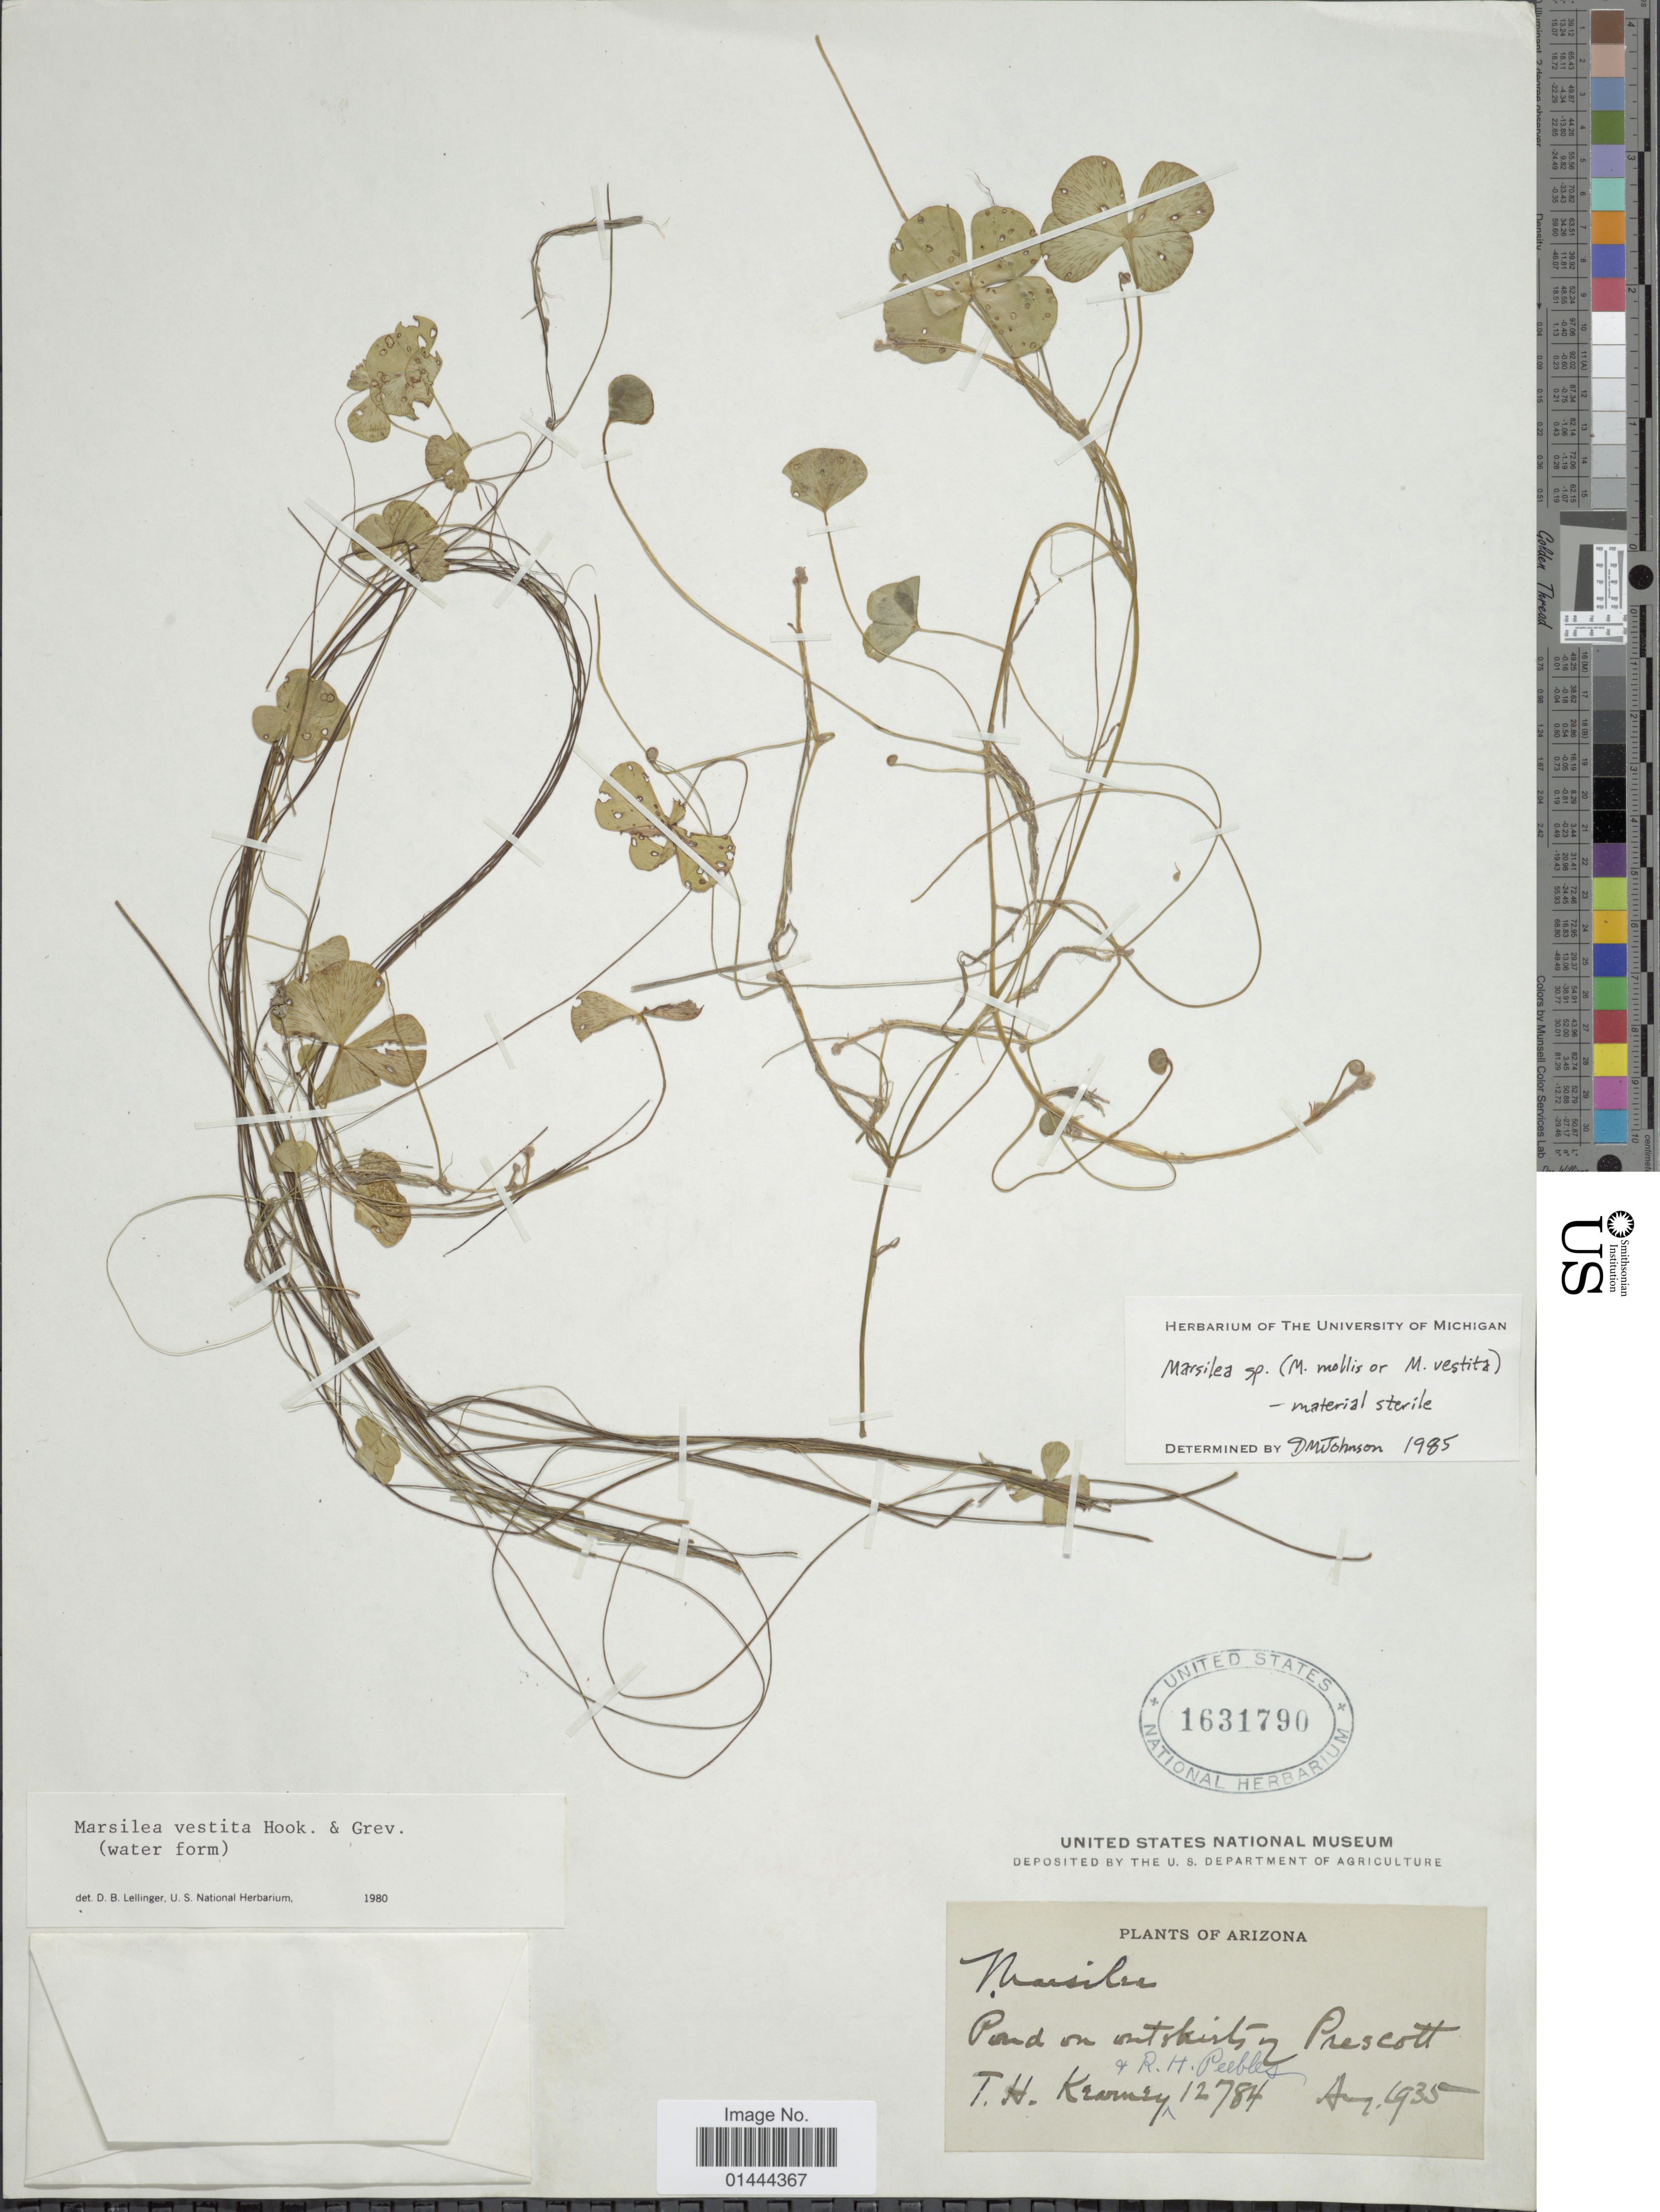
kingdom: Plantae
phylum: Tracheophyta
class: Polypodiopsida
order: Salviniales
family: Marsileaceae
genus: Marsilea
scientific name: Marsilea vestita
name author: Hook. & Grev.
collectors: T. H. Kearney & R. H. Peebles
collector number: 12784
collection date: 1935-08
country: United States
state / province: Arizona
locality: Pond on outskirts of Prescott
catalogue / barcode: US 1631790